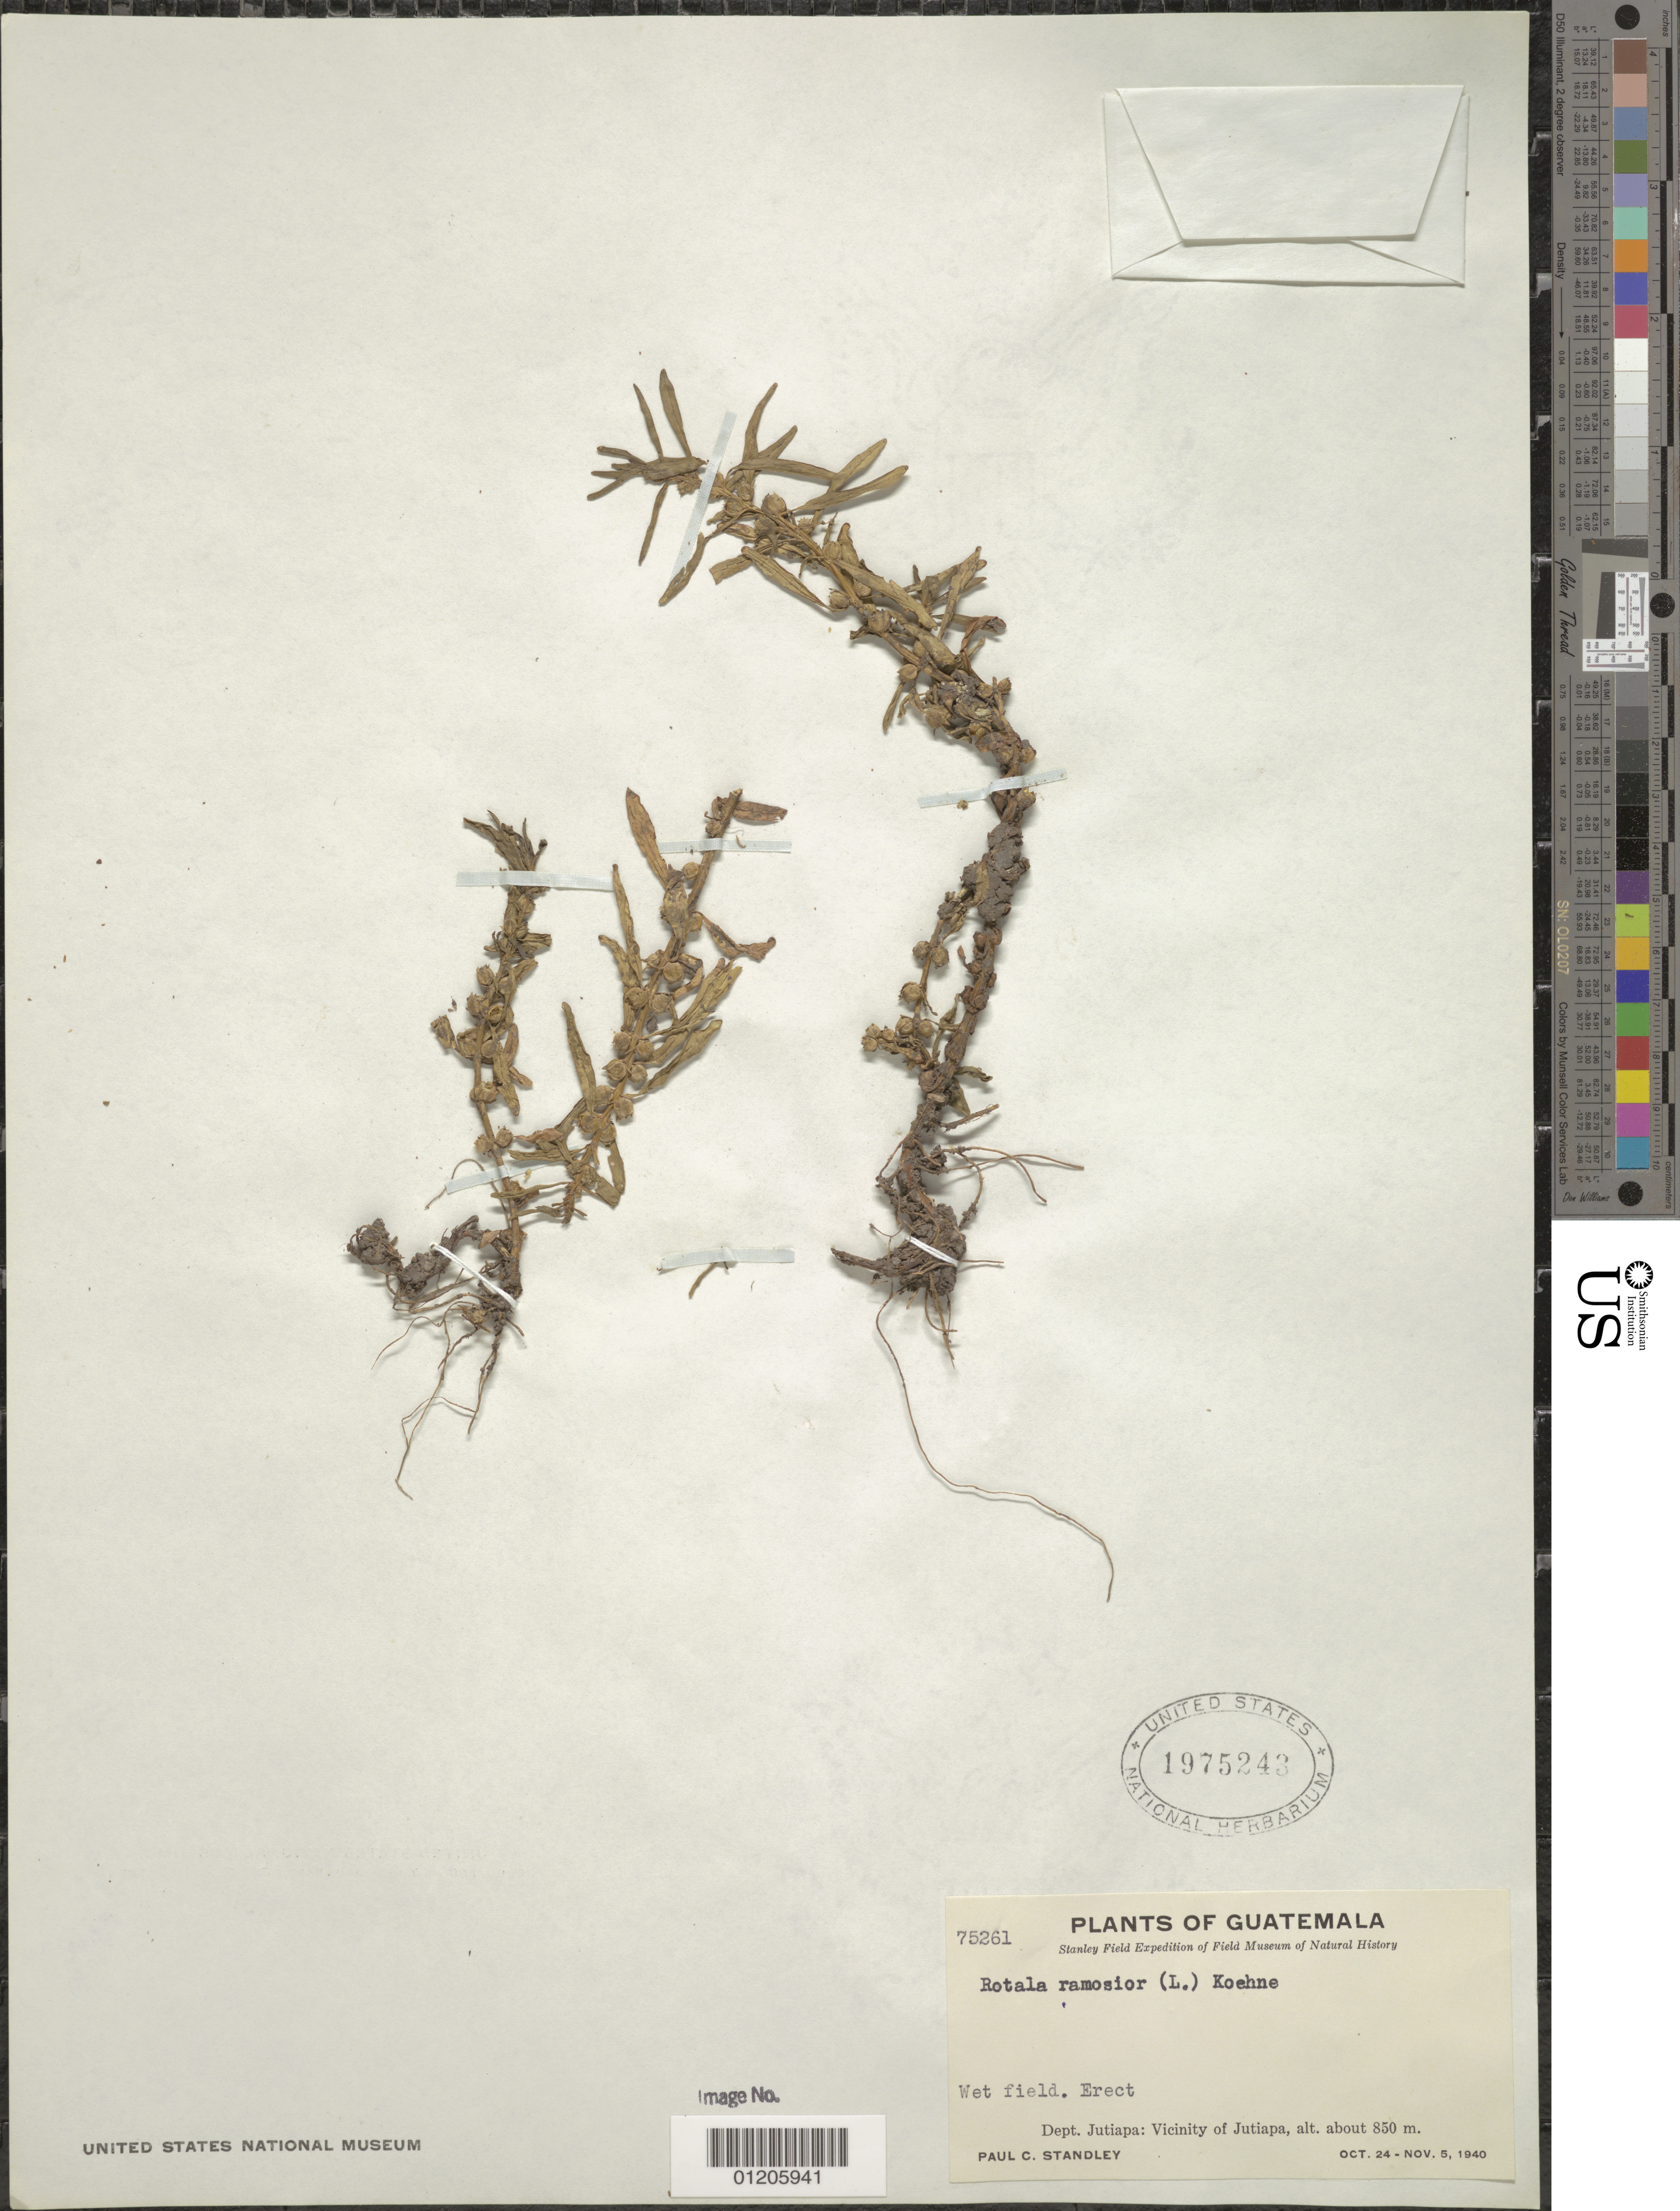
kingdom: Plantae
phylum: Tracheophyta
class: Magnoliopsida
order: Myrtales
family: Lythraceae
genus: Rotala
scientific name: Rotala ramosior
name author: (L.) Koehne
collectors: P. C. Standley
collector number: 75261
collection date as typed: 24 Oct 1940 to 05 Nov 1940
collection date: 1940-10-24/1940-11-05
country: Guatemala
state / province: Jutiapa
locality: Vicinity of Jutiapa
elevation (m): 850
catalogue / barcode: US 1975243